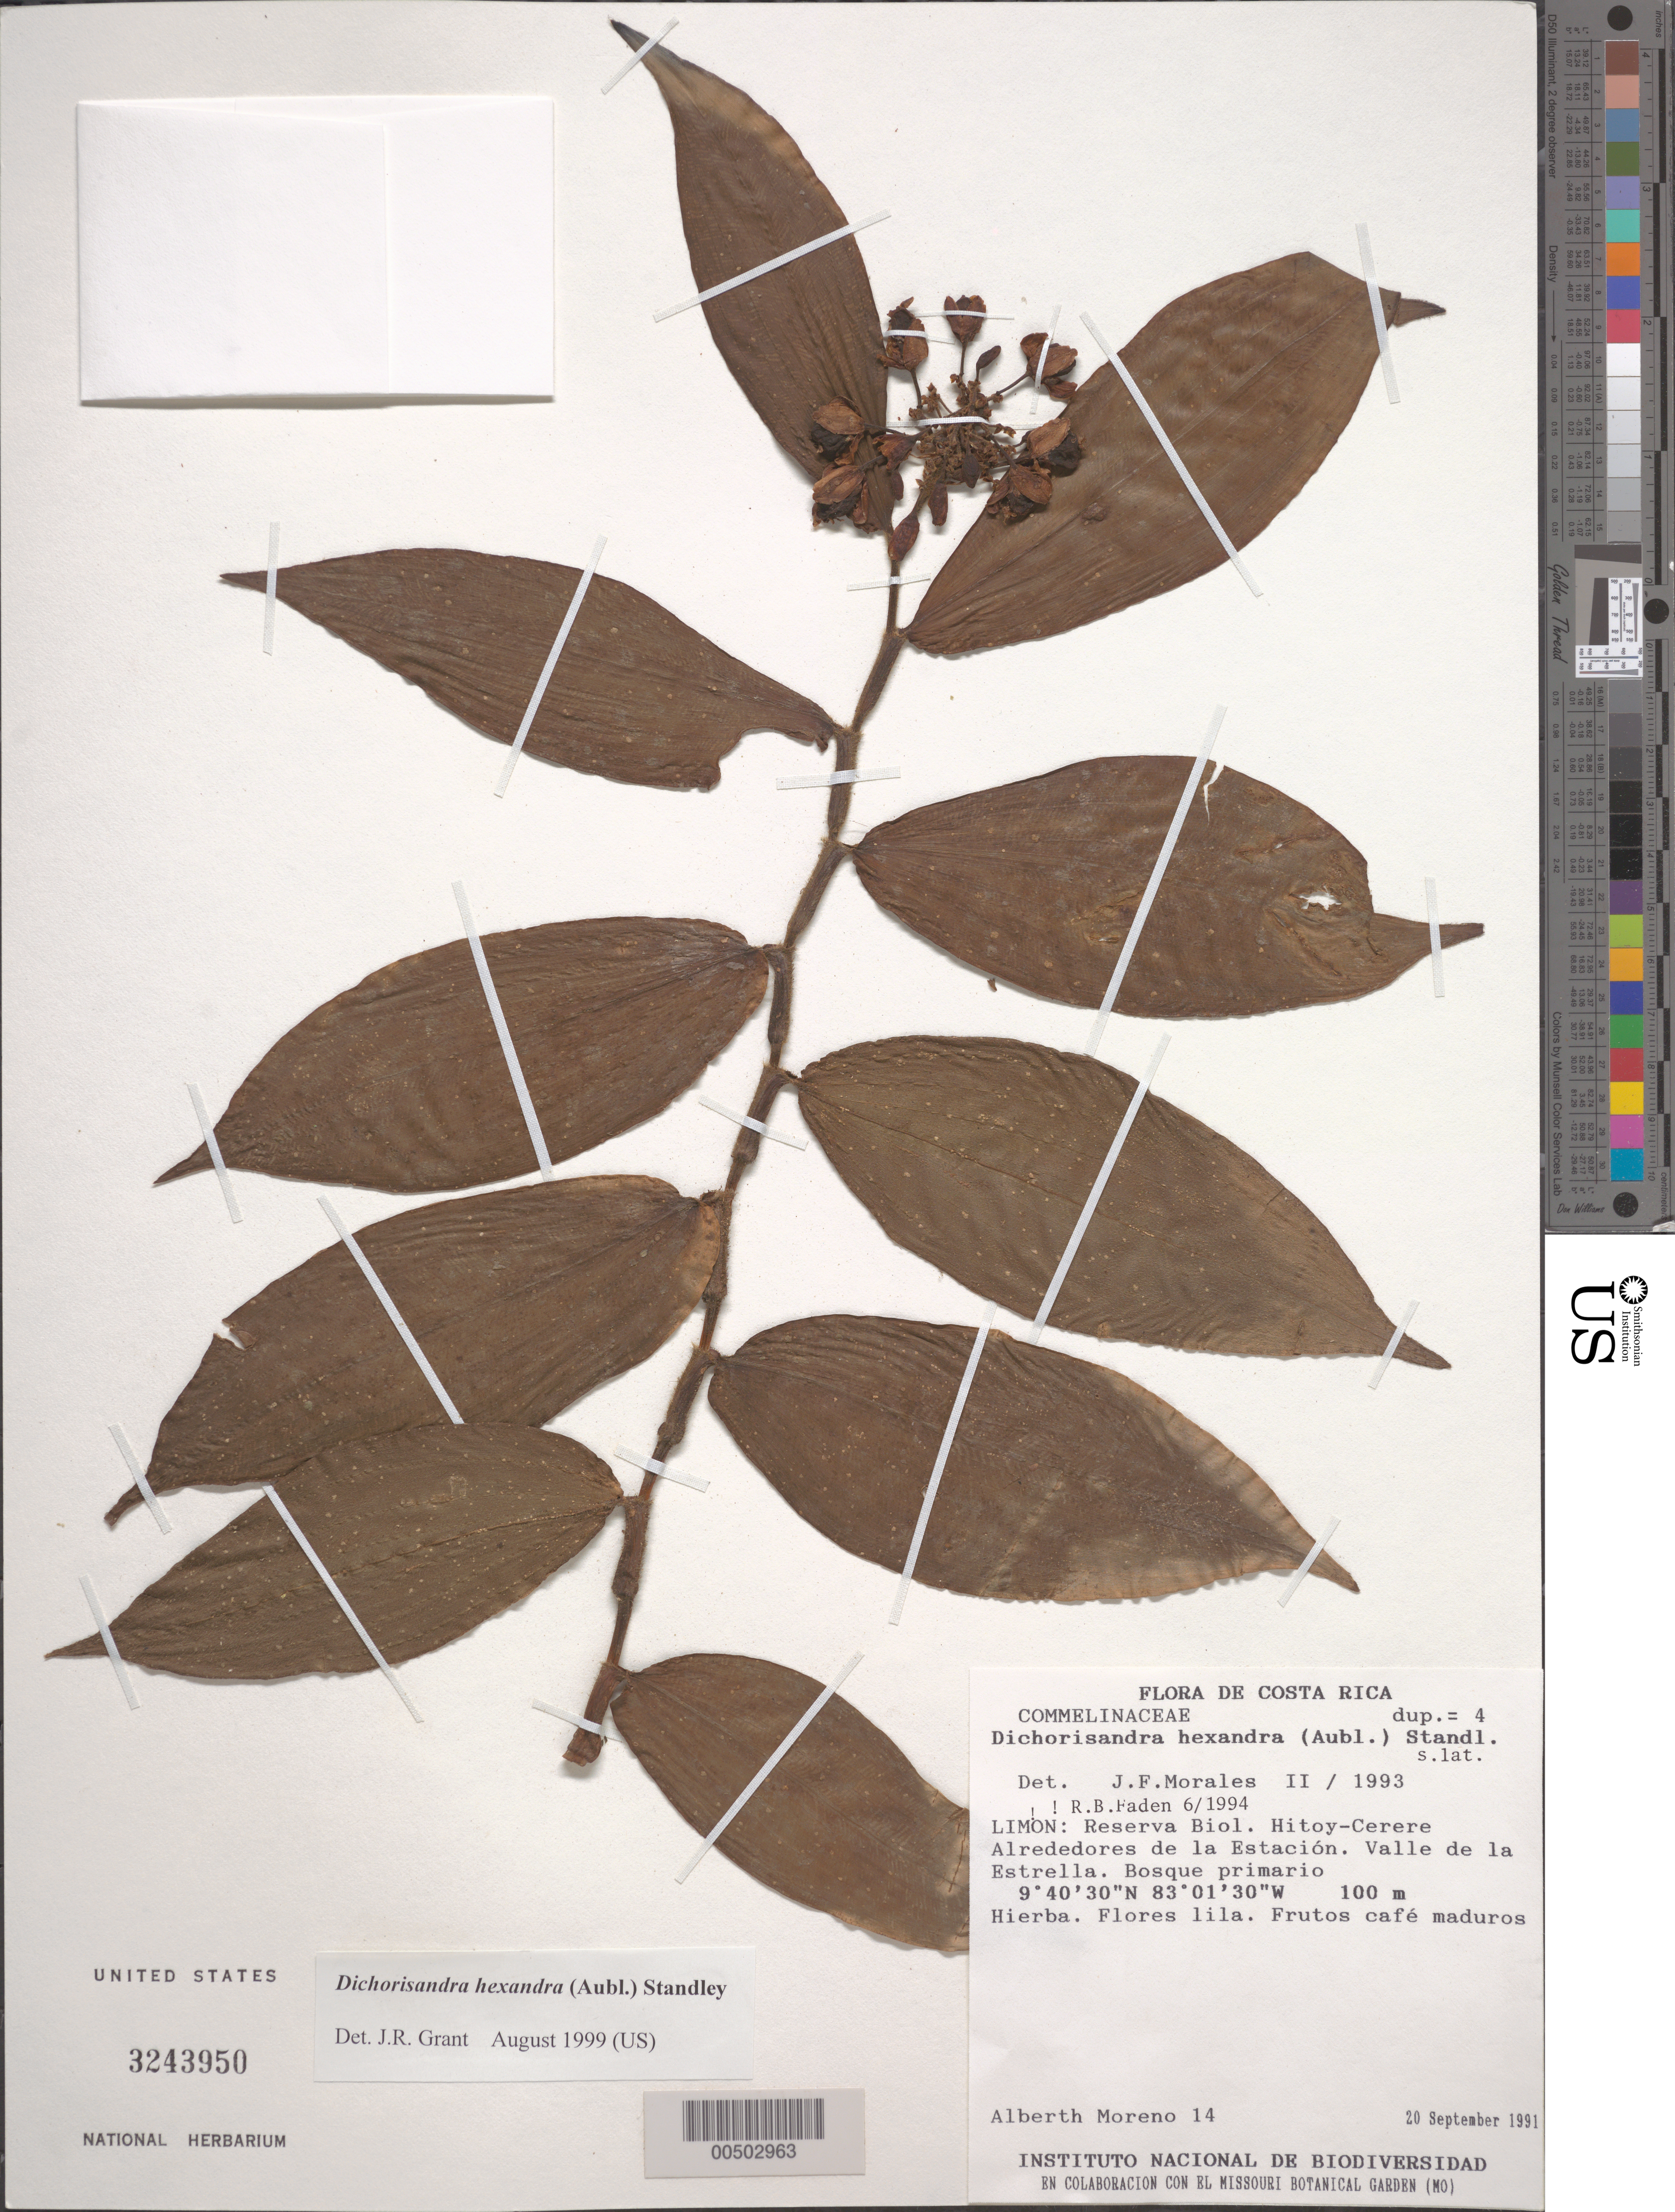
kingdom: Plantae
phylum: Tracheophyta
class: Liliopsida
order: Commelinales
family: Commelinaceae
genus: Dichorisandra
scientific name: Dichorisandra hexandra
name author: (Aubl.) Standl.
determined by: Faden, Robert B., (US), Smithsonian Institution - National Museum of Natural History (UNITED STATES)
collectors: A. Moreno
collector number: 14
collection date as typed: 20 Sep 1991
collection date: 1991-09-20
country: Costa Rica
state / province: Limón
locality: Hitor-cerere alrededores de la estacikon biological reserve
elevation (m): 100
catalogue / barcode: US 3243950